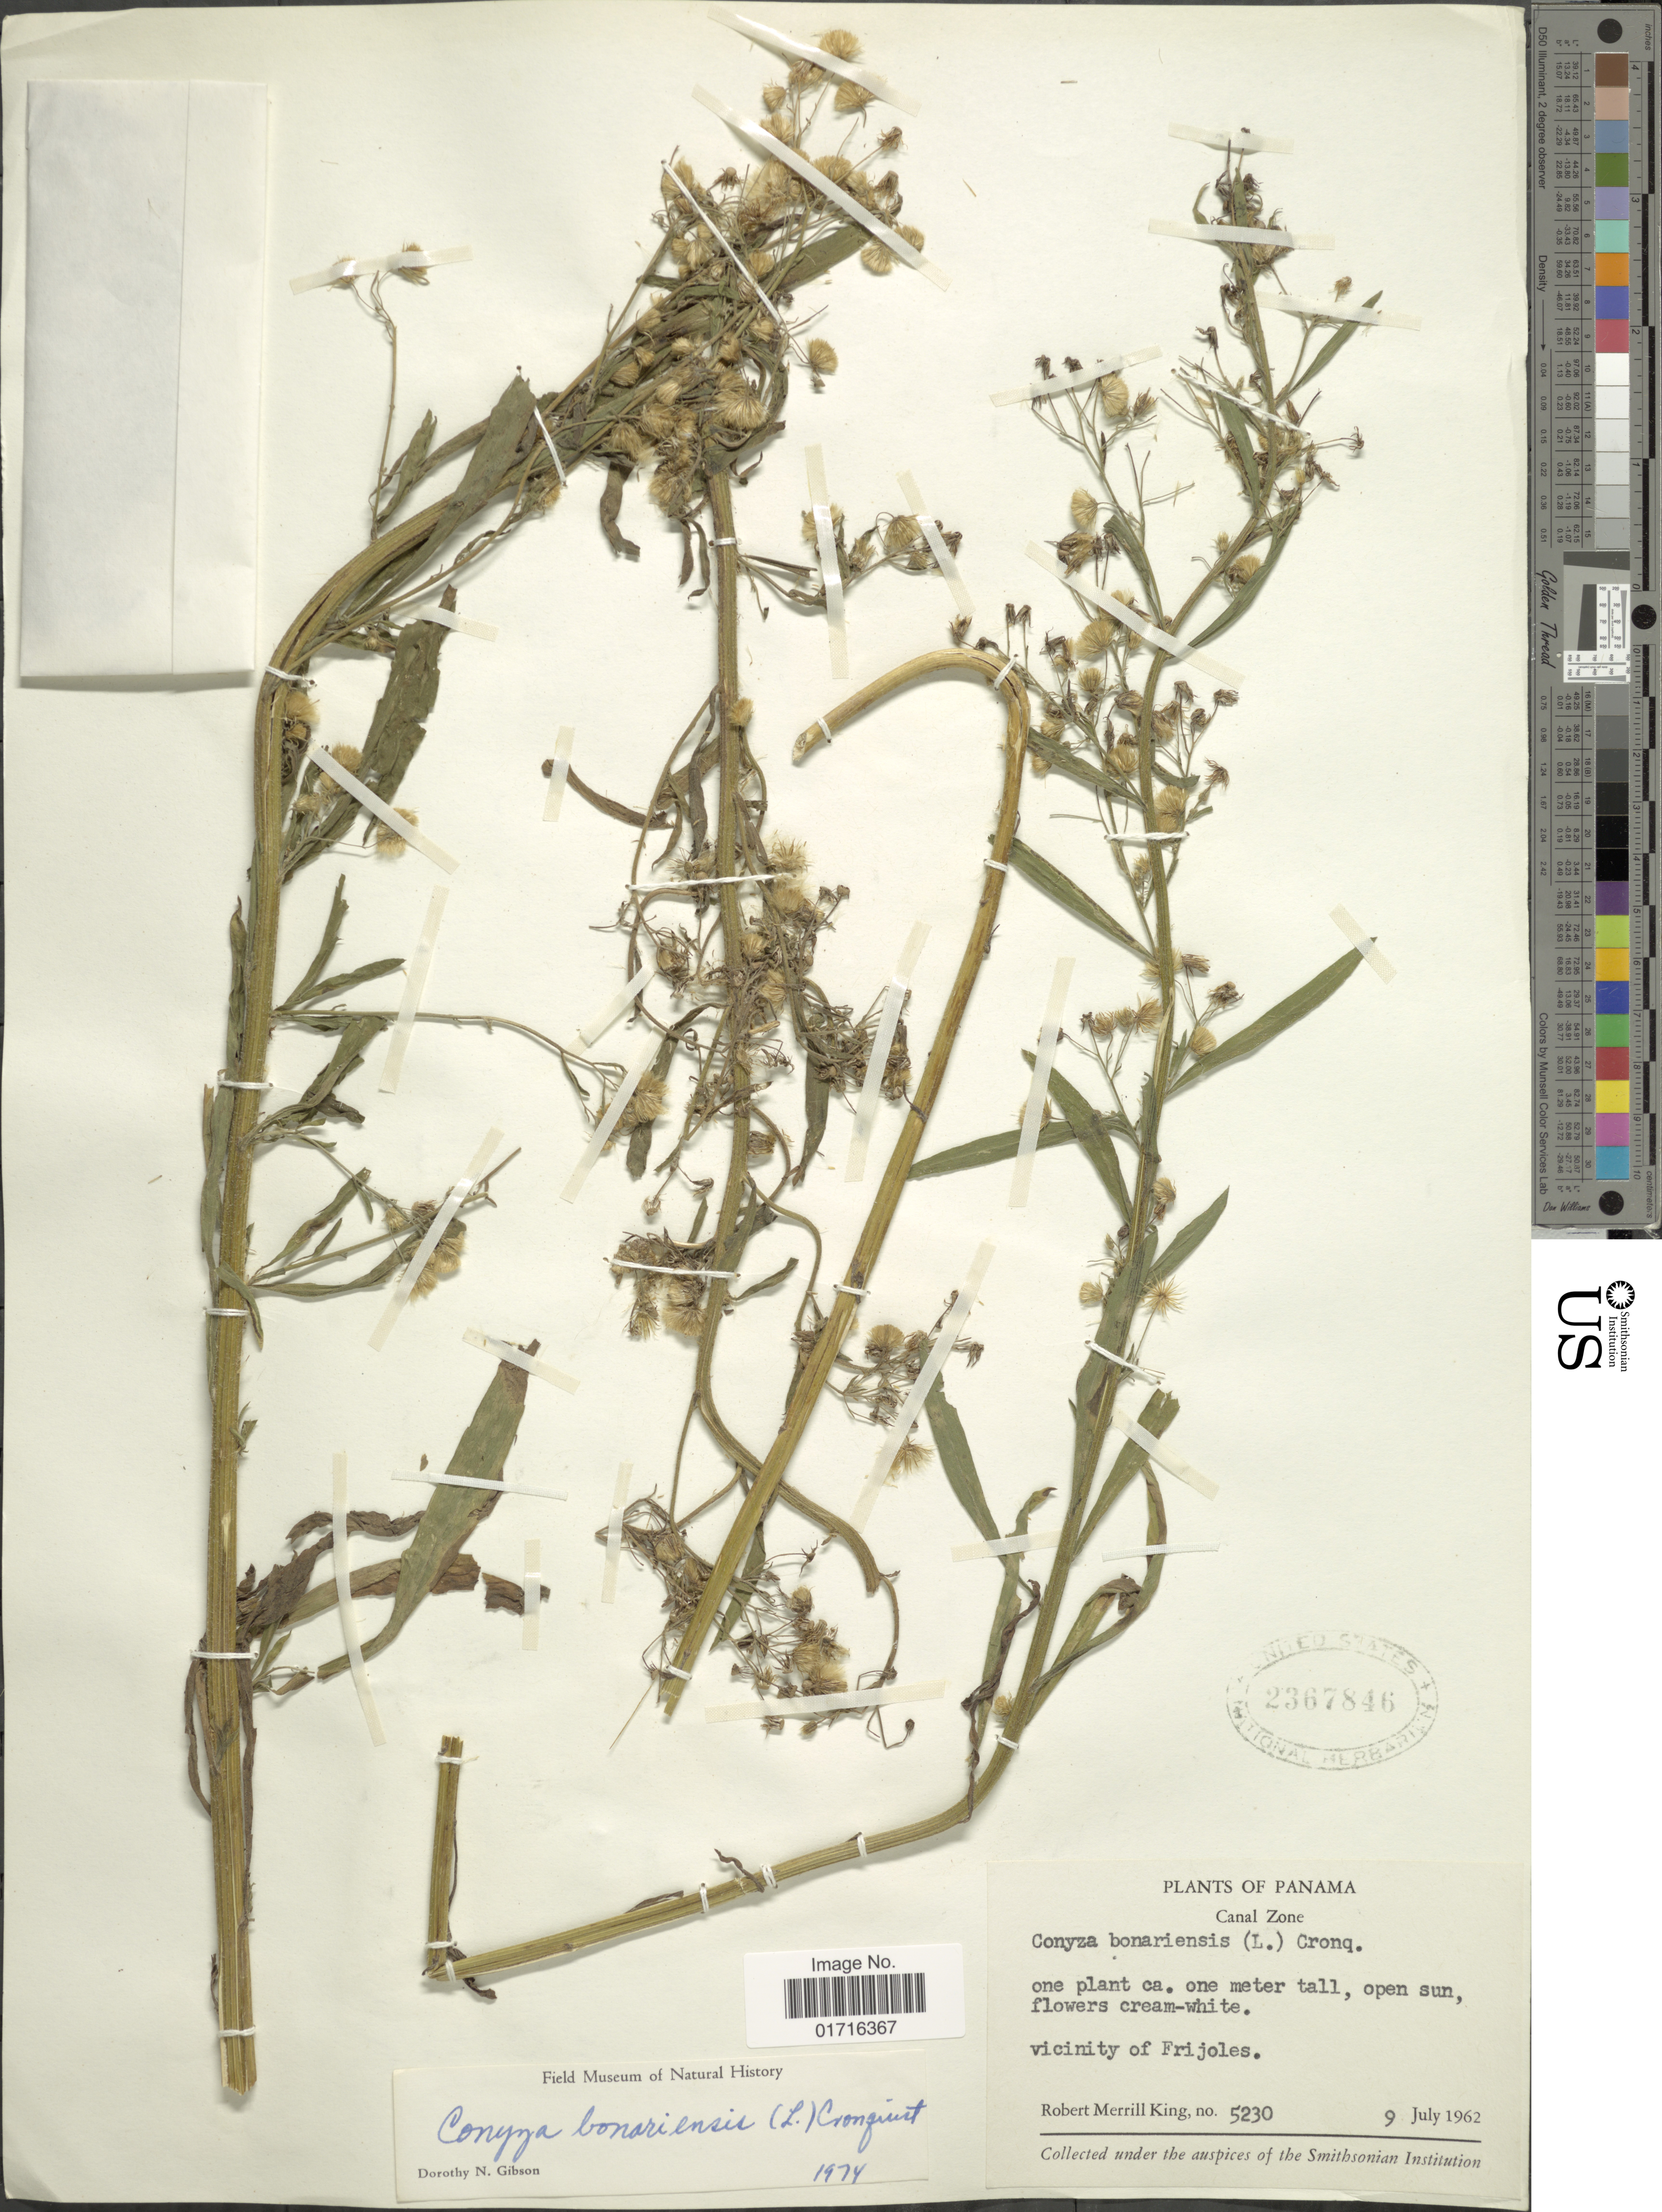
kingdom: Plantae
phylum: Tracheophyta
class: Magnoliopsida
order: Asterales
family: Asteraceae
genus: Conyza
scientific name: Conyza bonariensis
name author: (L.) Cronq.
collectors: R. M. King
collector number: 5230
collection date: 1962-07-09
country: Panama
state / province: Colón / Panamá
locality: Canal Zone, vicinity of Frijoles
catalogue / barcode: US 2367846